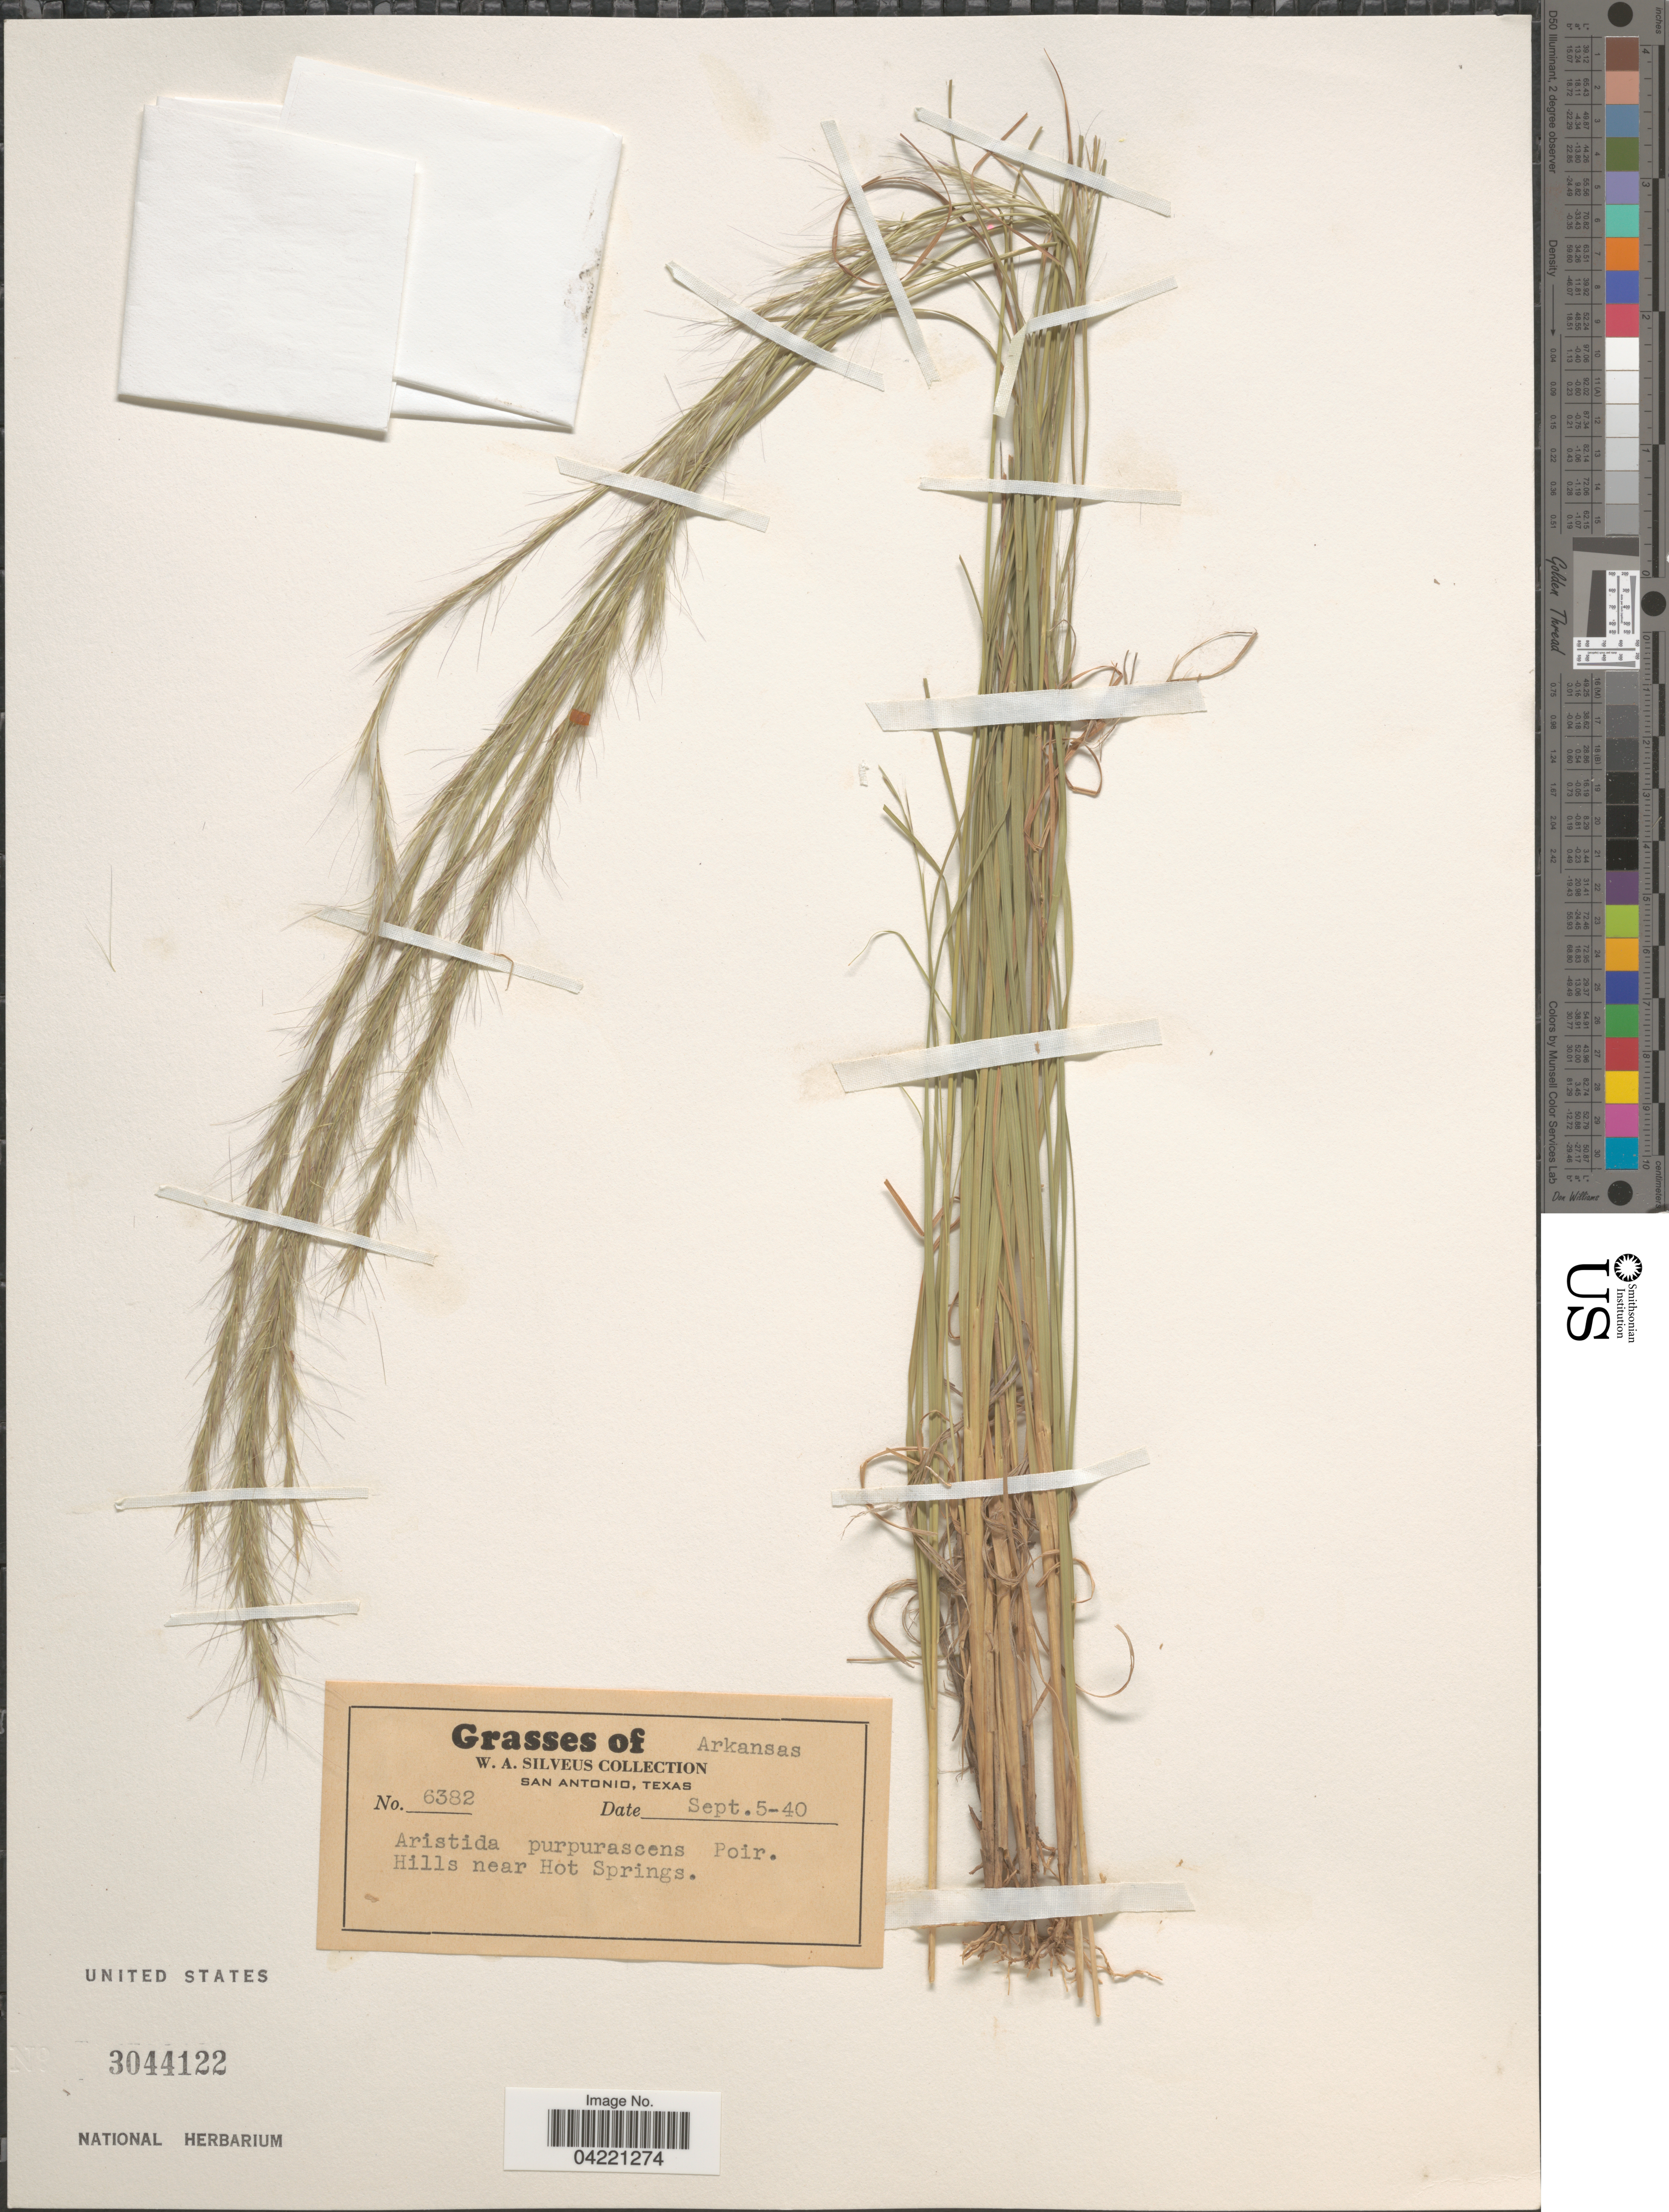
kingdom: Plantae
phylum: Tracheophyta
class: Liliopsida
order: Poales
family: Poaceae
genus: Aristida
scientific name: Aristida purpurascens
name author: Poir.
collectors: W. Silveus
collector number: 6382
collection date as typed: Transcribed d/m/y: 5/9/40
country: United States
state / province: Arkansas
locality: Hills near Hot Springs.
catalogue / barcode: US 3044122